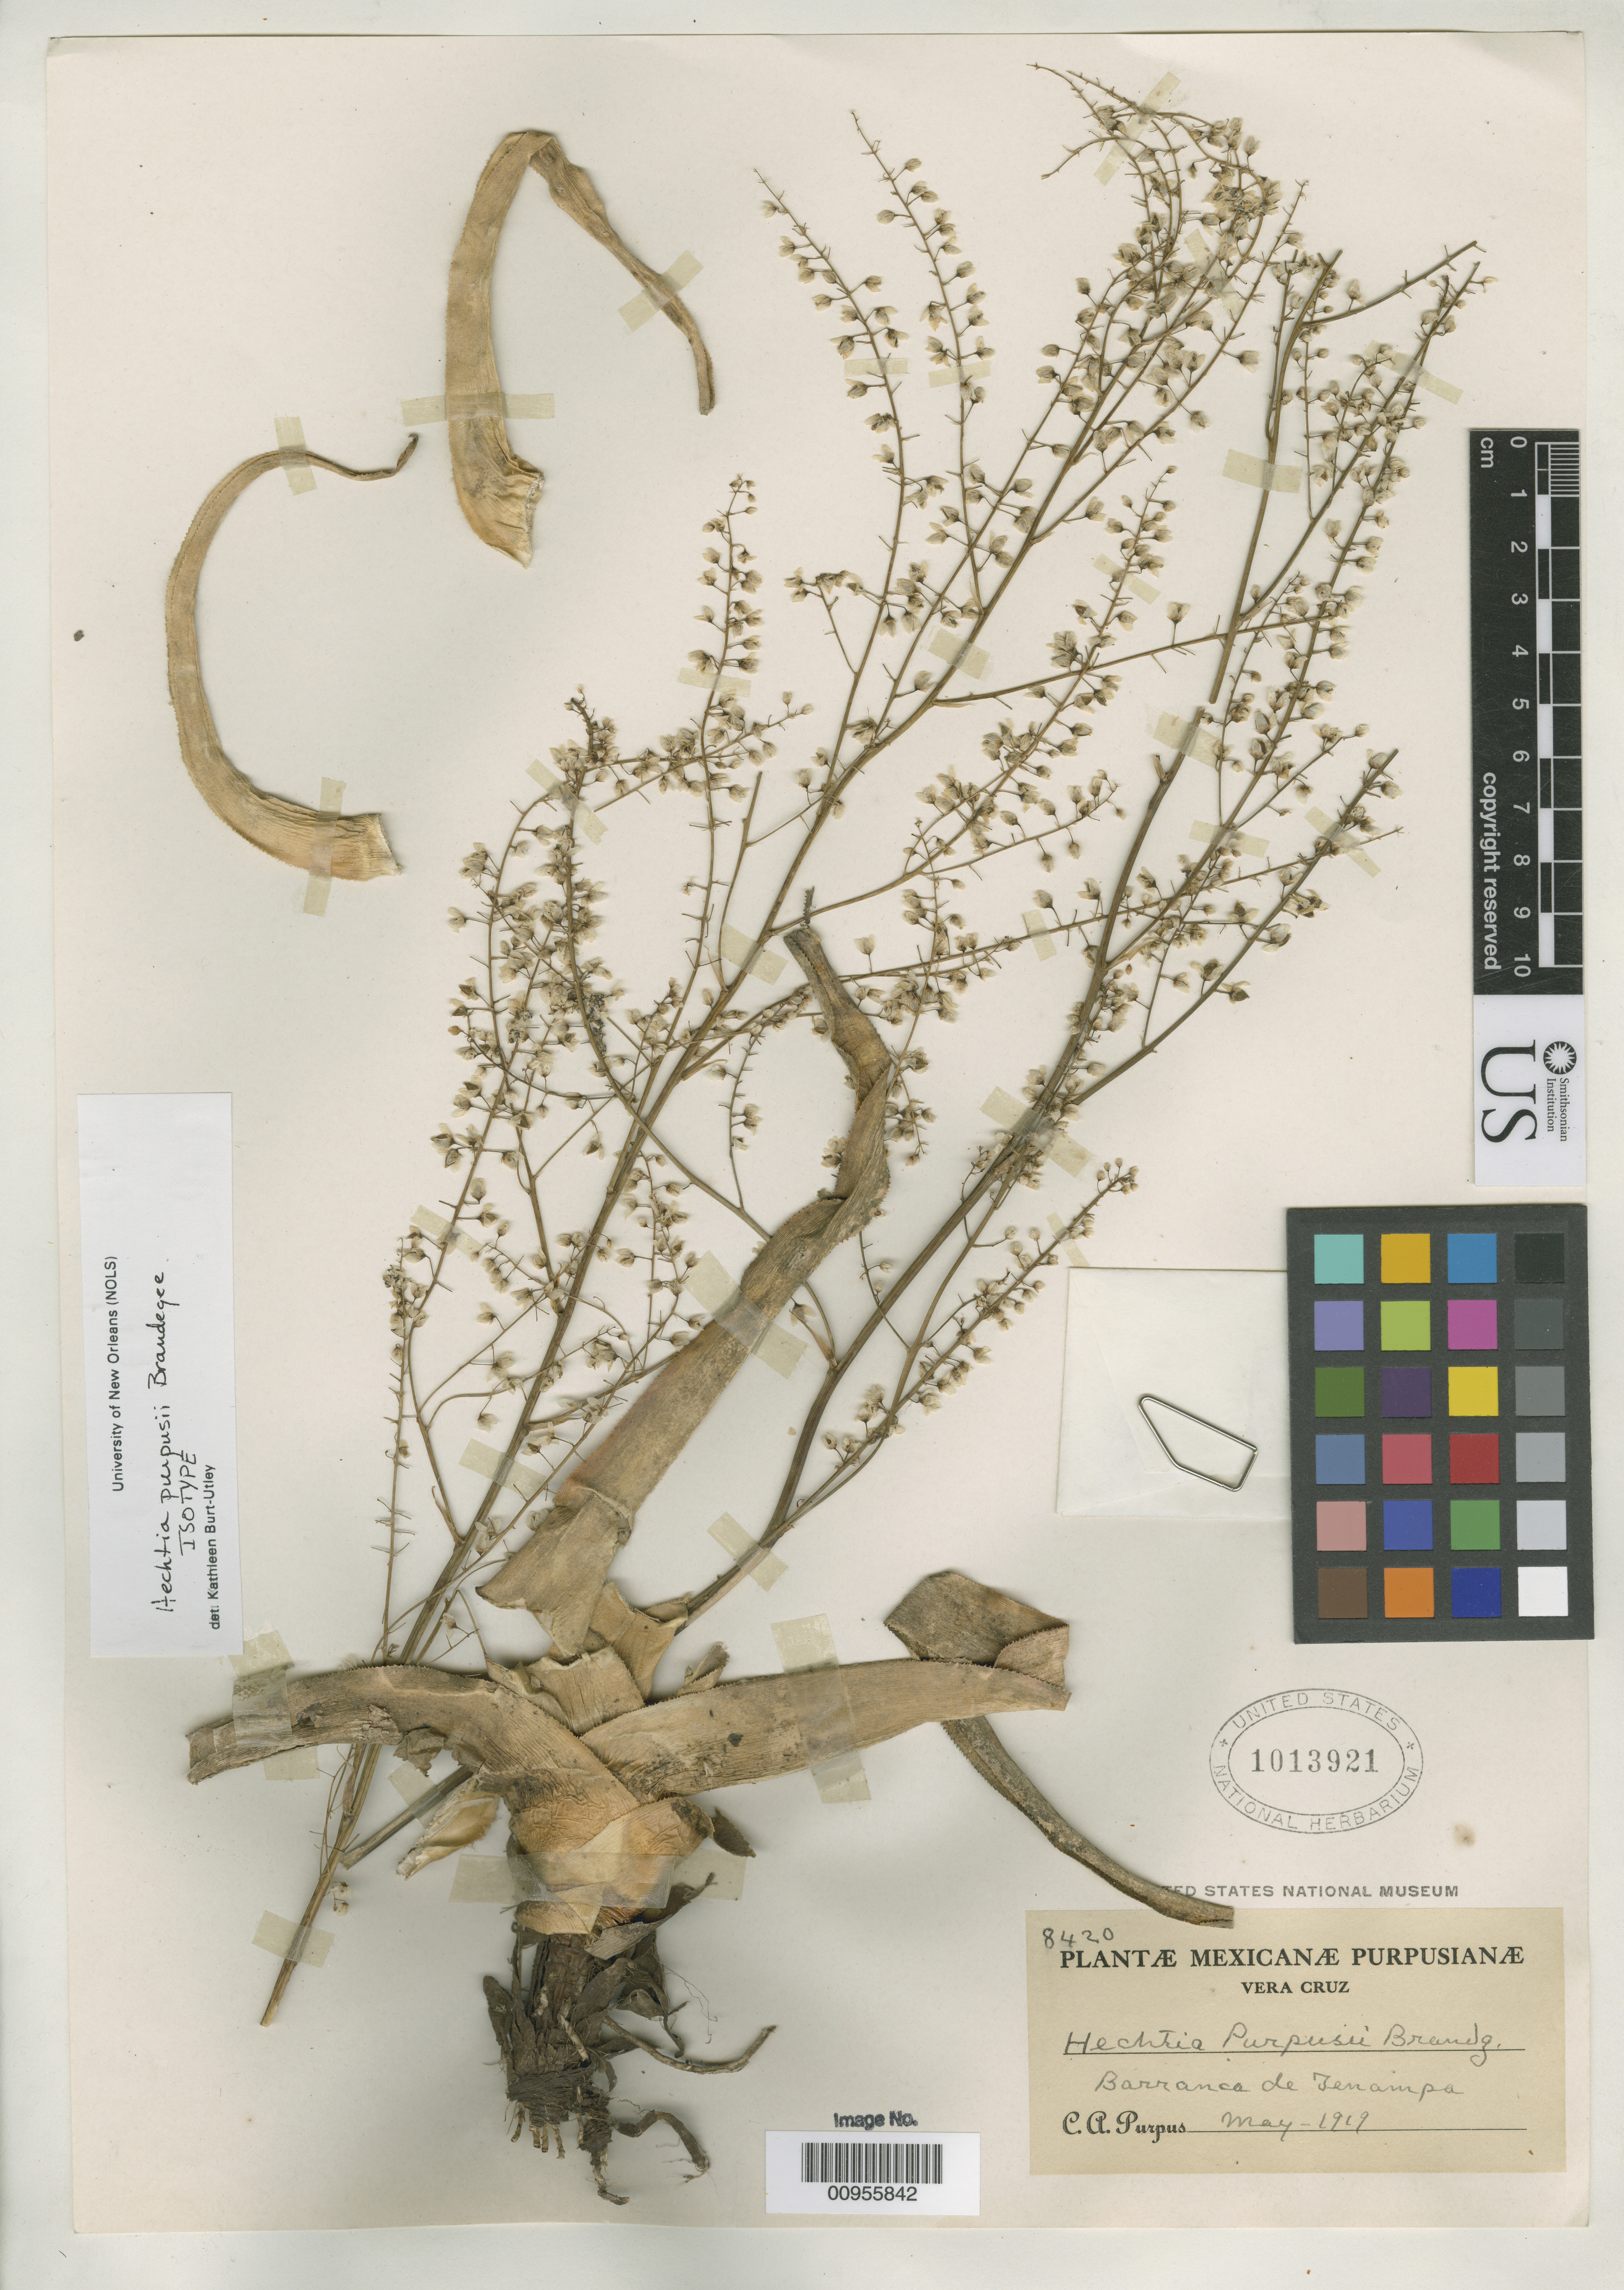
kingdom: Plantae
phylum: Tracheophyta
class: Liliopsida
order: Poales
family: Bromeliaceae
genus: Hechtia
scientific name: Hechtia purpusii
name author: Brandegee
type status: Isotype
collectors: C. A. Purpus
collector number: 8420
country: Mexico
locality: E of Monserrat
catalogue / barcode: US 1013921